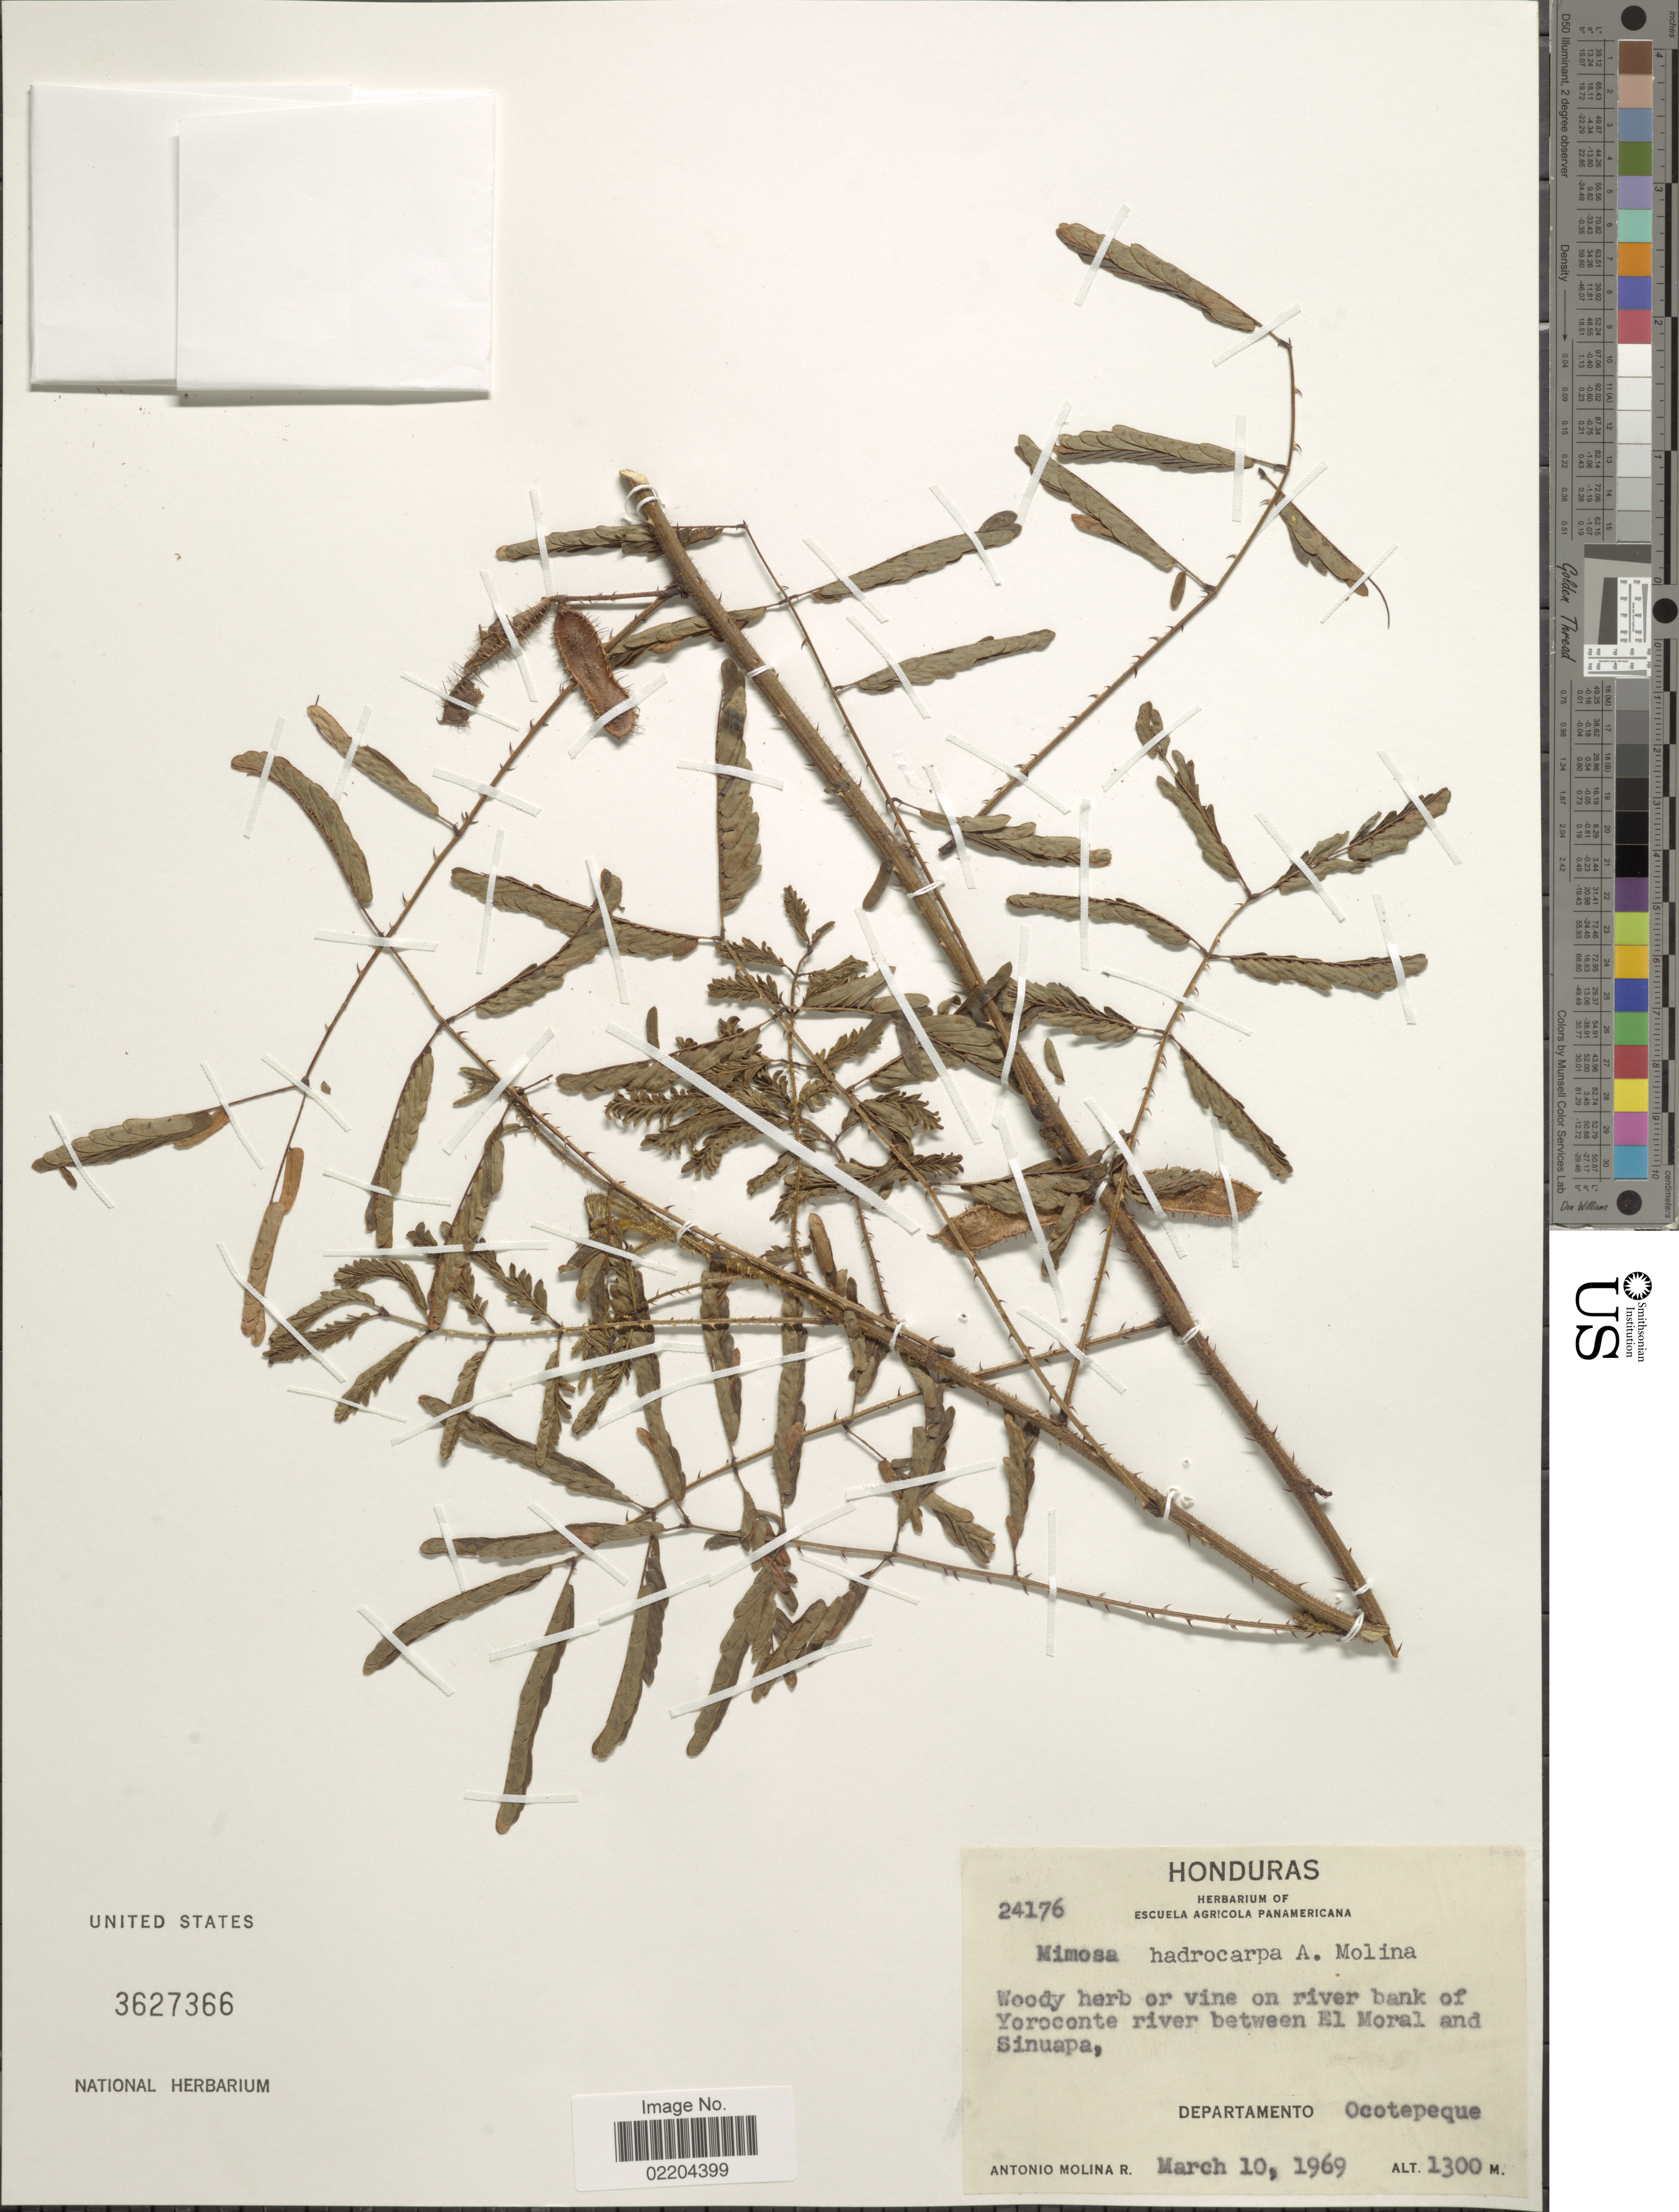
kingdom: Plantae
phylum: Tracheophyta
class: Magnoliopsida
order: Fabales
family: Fabaceae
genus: Mimosa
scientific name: Mimosa hadrocarpa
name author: Ant. Molina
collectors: A. R. Molina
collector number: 24176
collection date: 1969-03-10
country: Honduras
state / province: Ocotepeque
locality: Honduras, On river bank of Yoroconte river between El Moral and Sinuape. Departemento Ocotepque.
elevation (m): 1300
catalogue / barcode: US 3627366